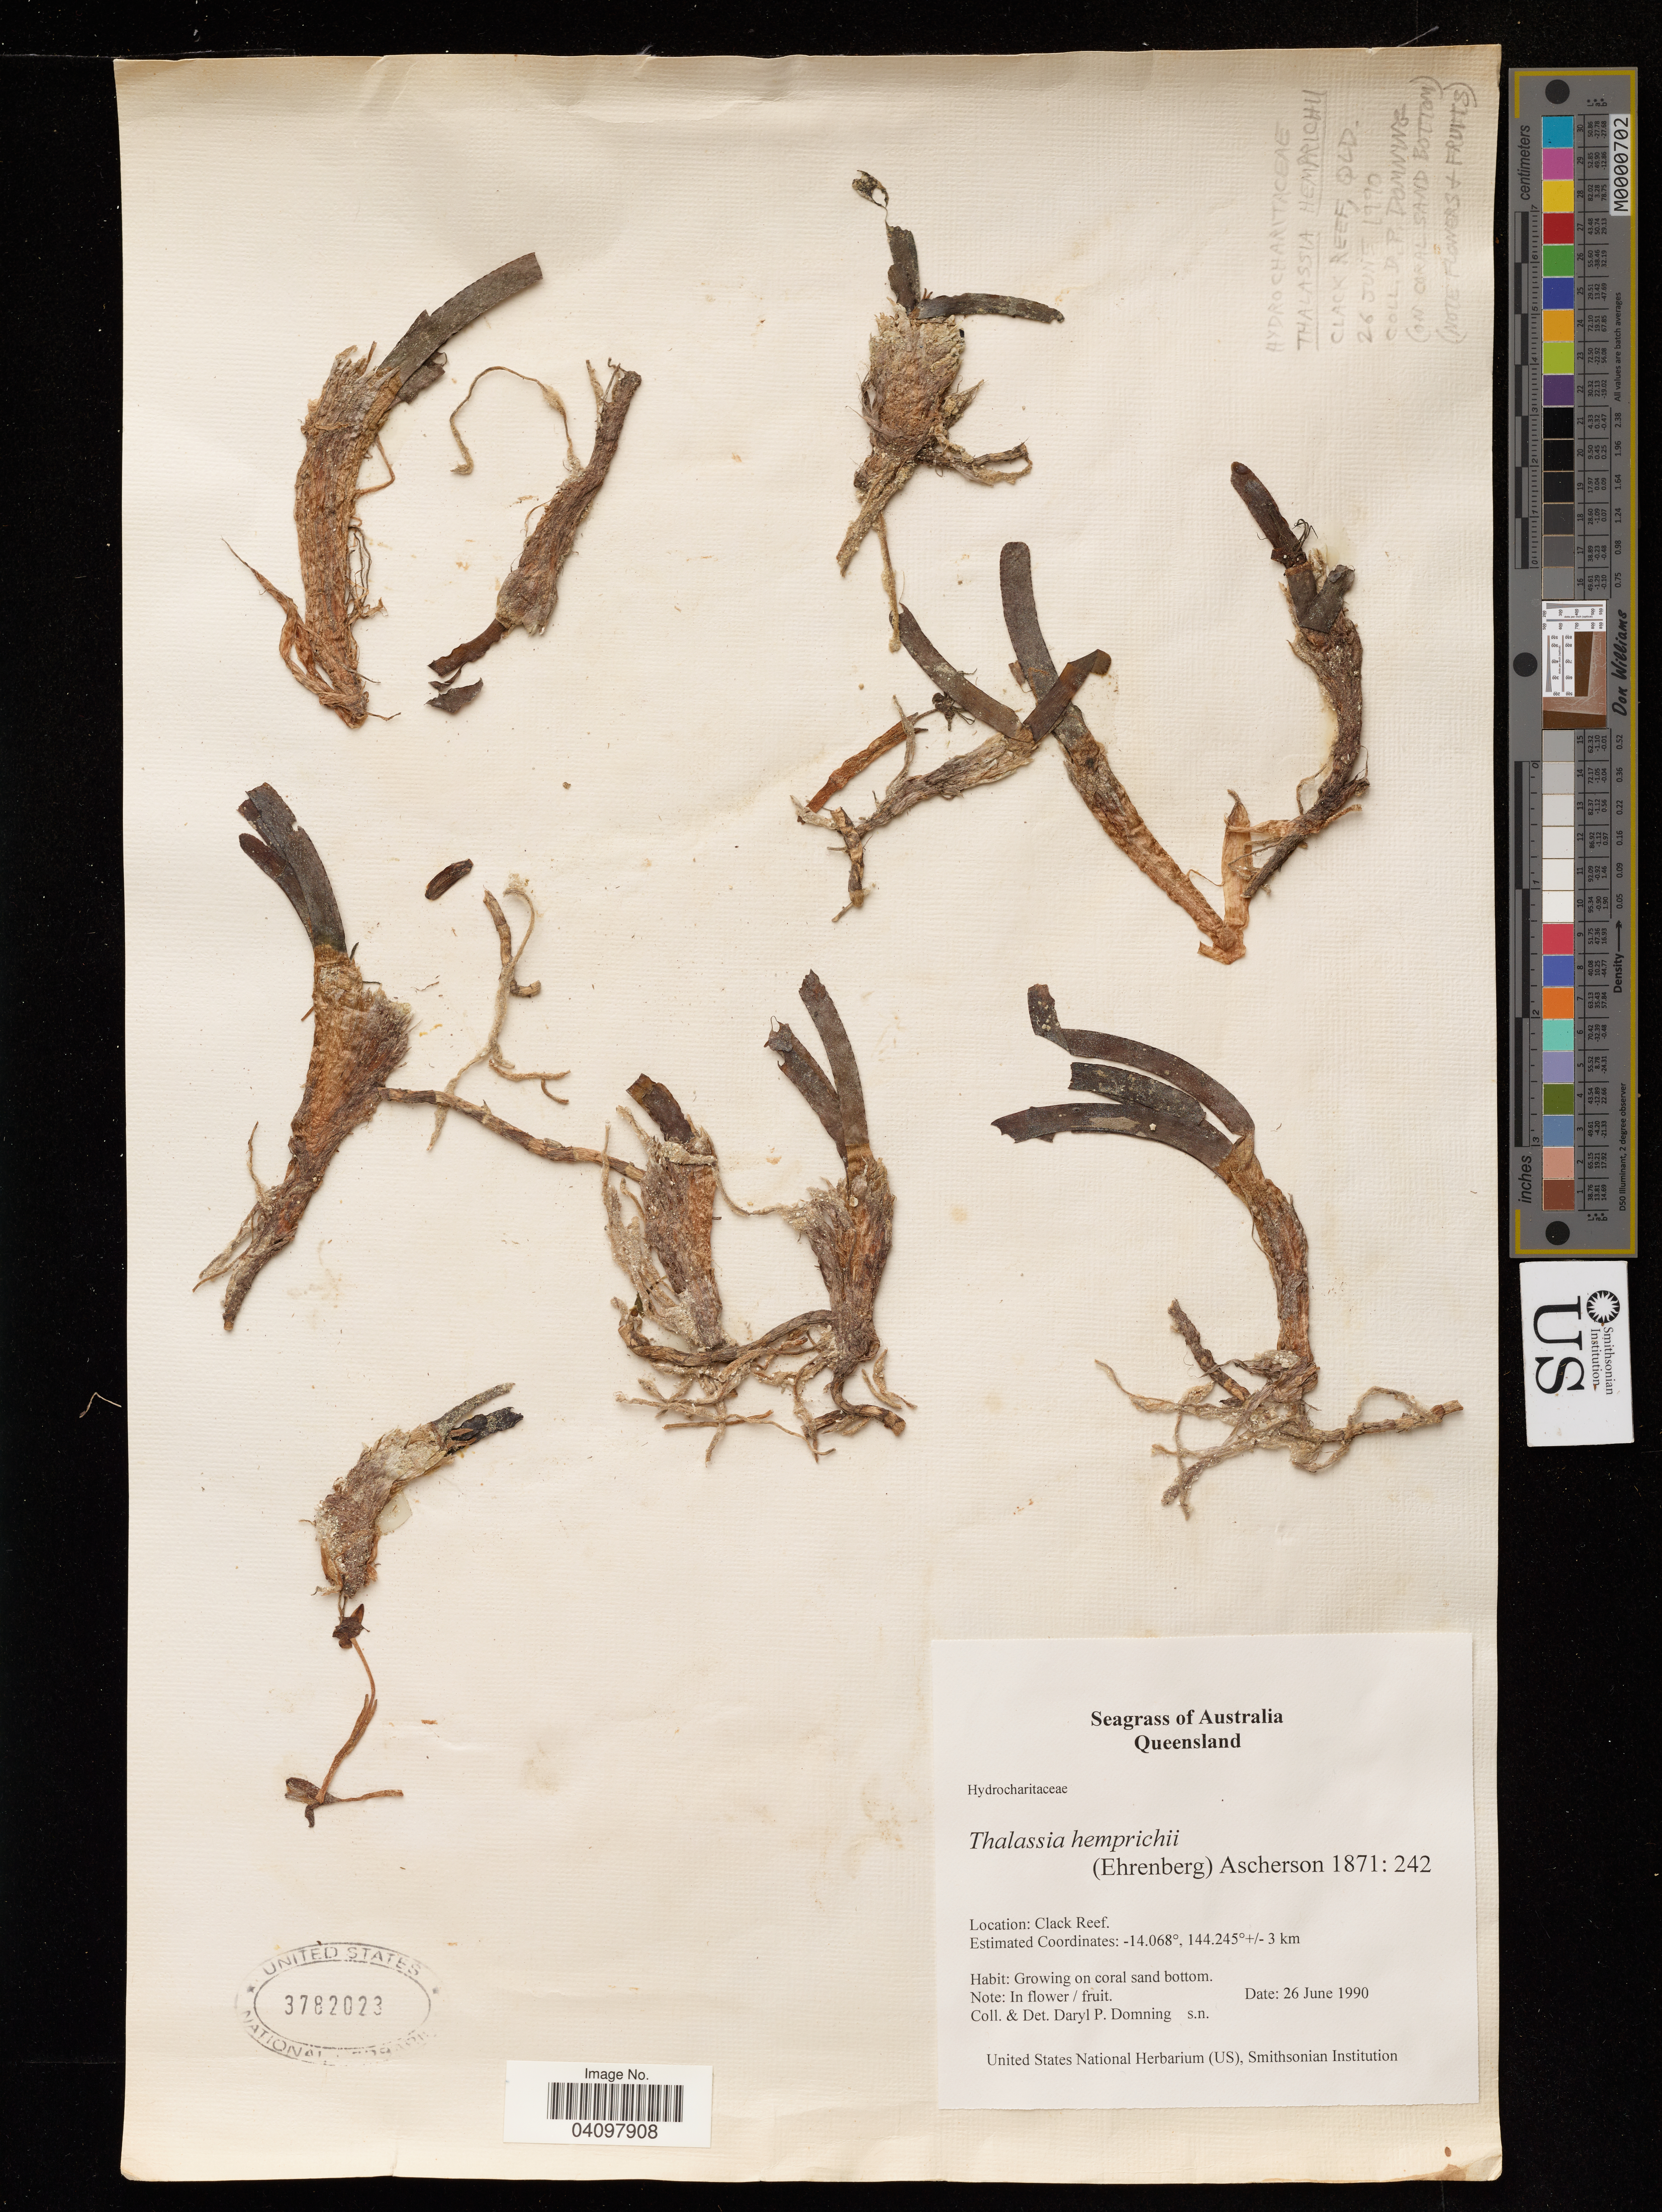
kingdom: Plantae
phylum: Tracheophyta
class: Liliopsida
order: Alismatales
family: Hydrocharitaceae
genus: Thalassia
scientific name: Thalassia hemprichii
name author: Asch.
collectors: D. Domning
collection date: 1990-06-26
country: Australia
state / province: Queensland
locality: Clack Reef.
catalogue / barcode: US 3782023